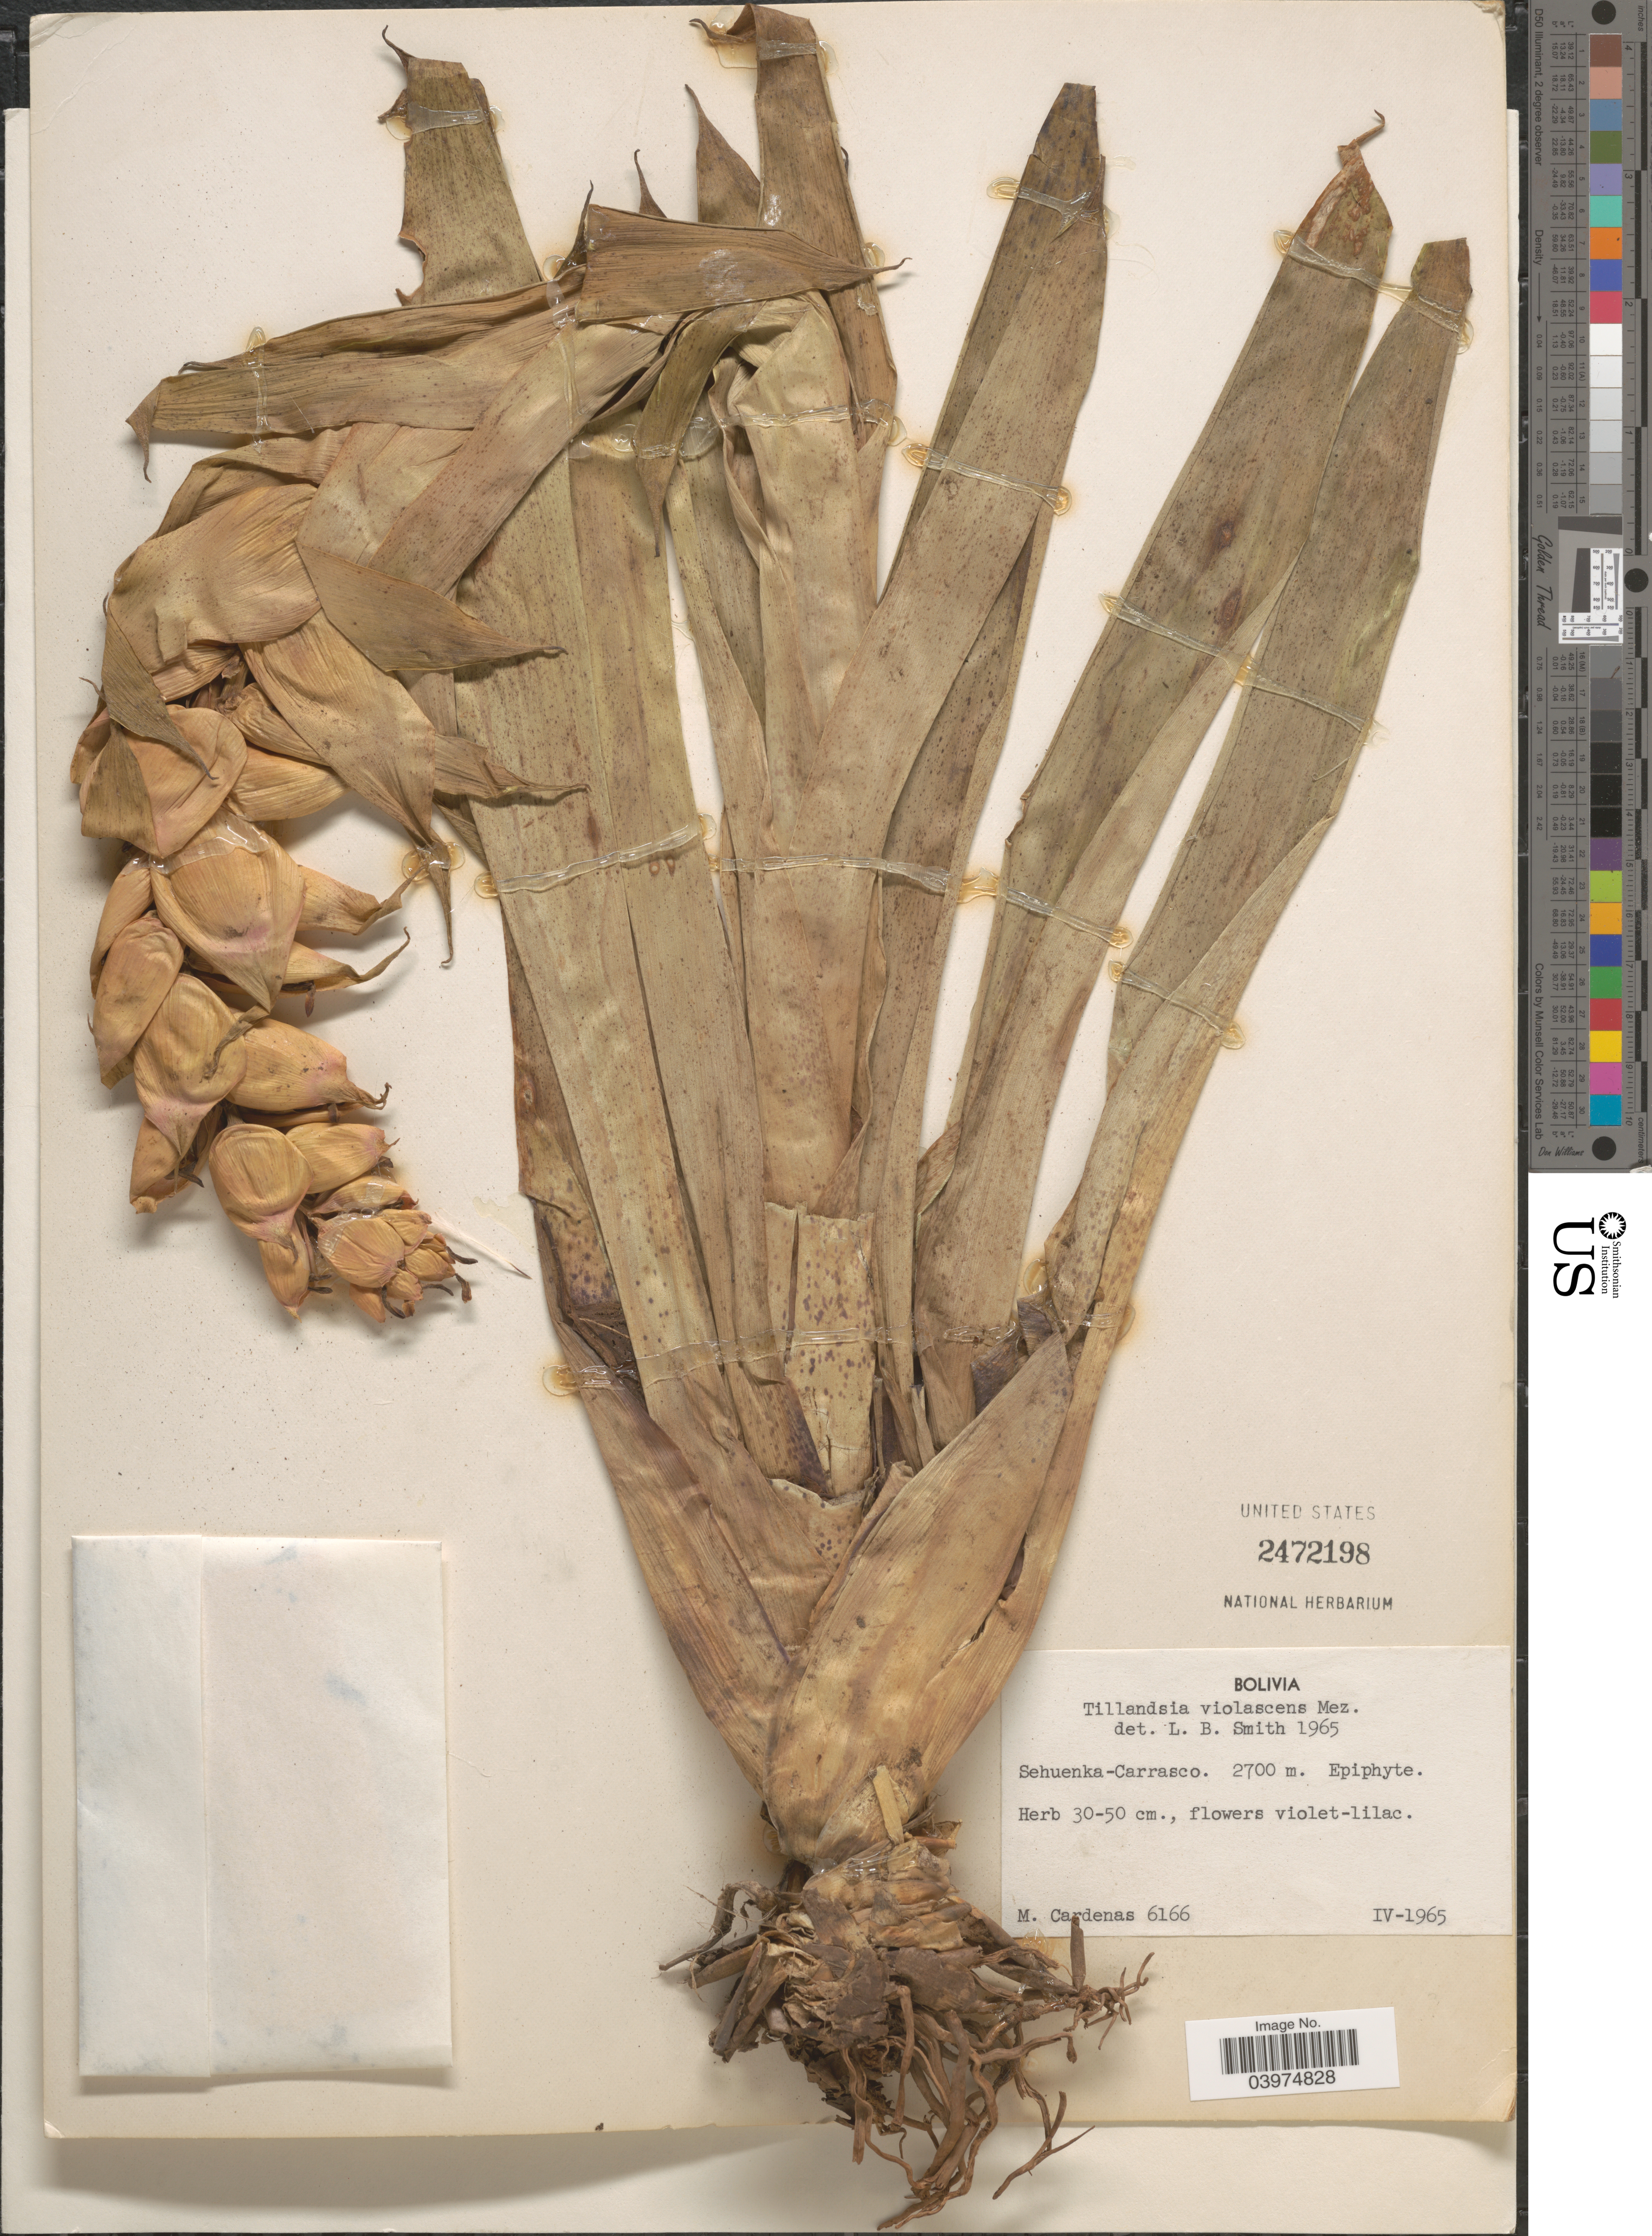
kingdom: Plantae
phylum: Tracheophyta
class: Liliopsida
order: Poales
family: Bromeliaceae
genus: Tillandsia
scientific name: Tillandsia violascens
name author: Mez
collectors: M. Cárdenas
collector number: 6166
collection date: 1965-04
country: Bolivia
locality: Sehuenka-Carrasco.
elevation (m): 2700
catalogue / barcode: US 2472198